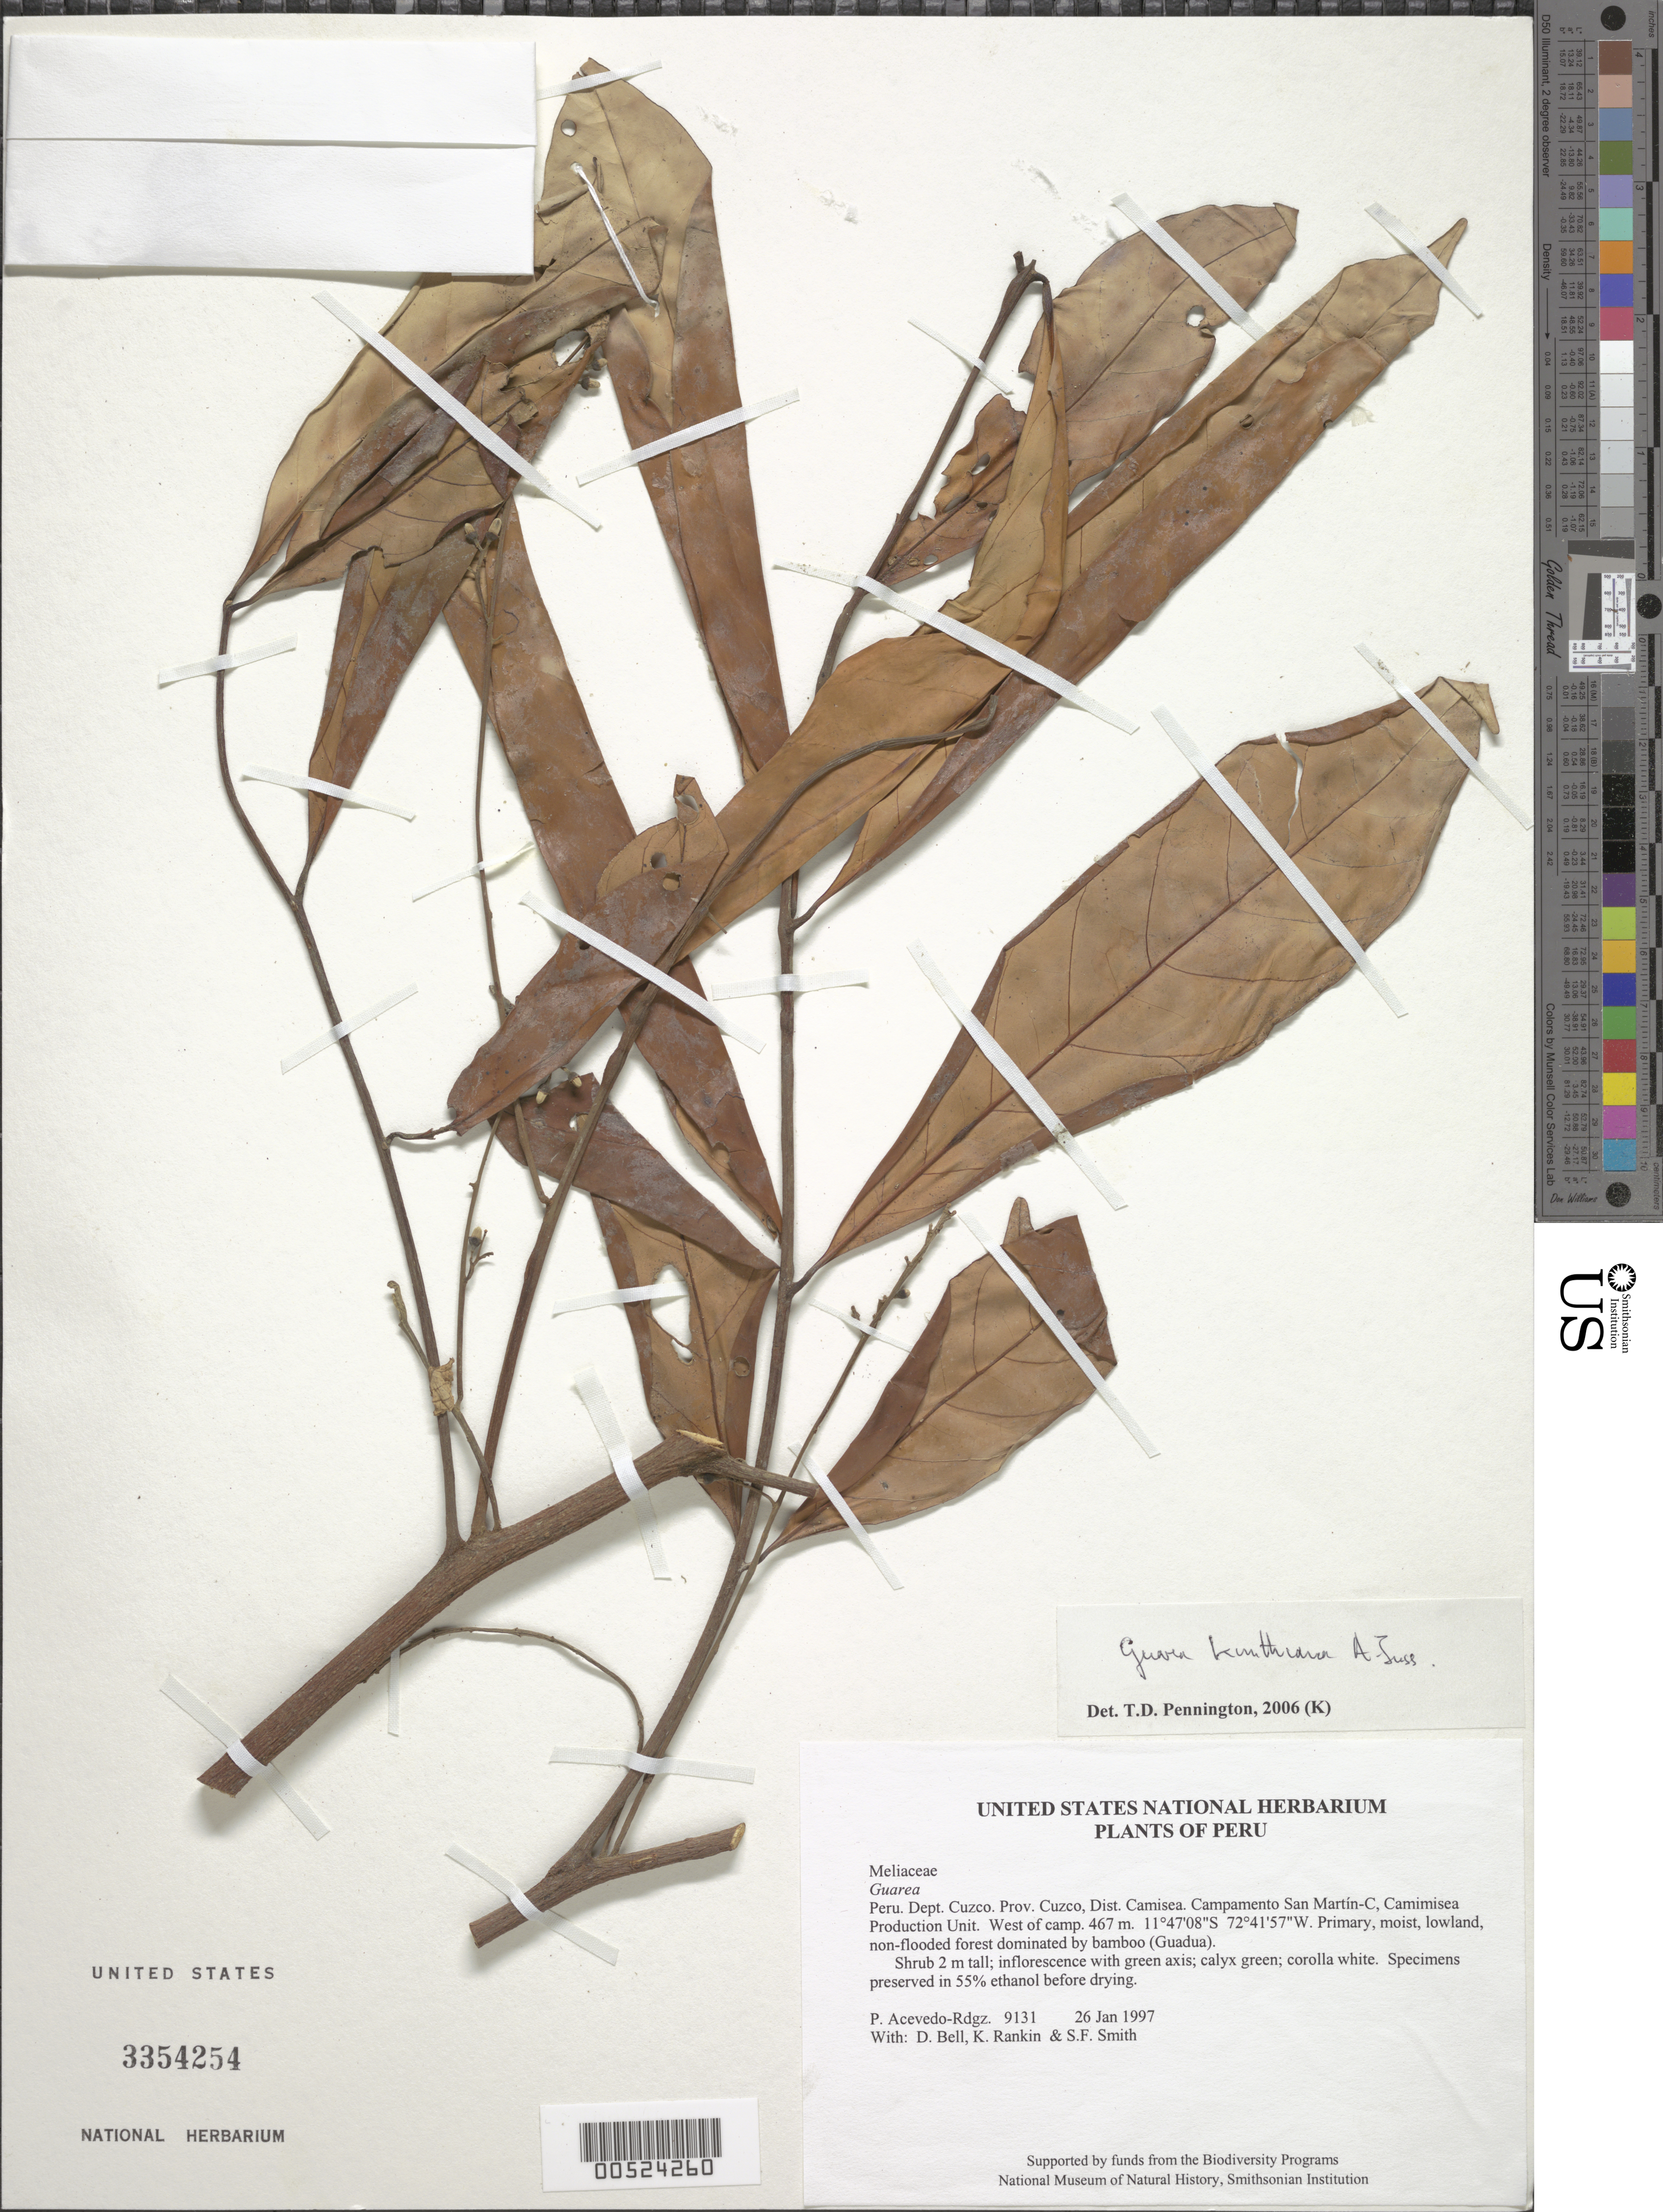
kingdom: Plantae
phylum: Tracheophyta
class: Magnoliopsida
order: Sapindales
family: Meliaceae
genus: Guarea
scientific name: Guarea kunthiana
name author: A. Juss.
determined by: Pennington, T. D., (K)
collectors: P. Acevedo-Rodr., D. A. Bell, K. B. Rankin & S.F. Smith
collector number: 9131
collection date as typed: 26 Jan 1997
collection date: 1997-01-26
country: Peru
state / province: Cusco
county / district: Cusco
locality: Districto Camisea, Campamento San Martín-C, Camimisea Production Unit. West of camp.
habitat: Primary, moist, lowland, non-flooded forest dominated by bamboo (Guadua).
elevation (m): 467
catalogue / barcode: US 3354254